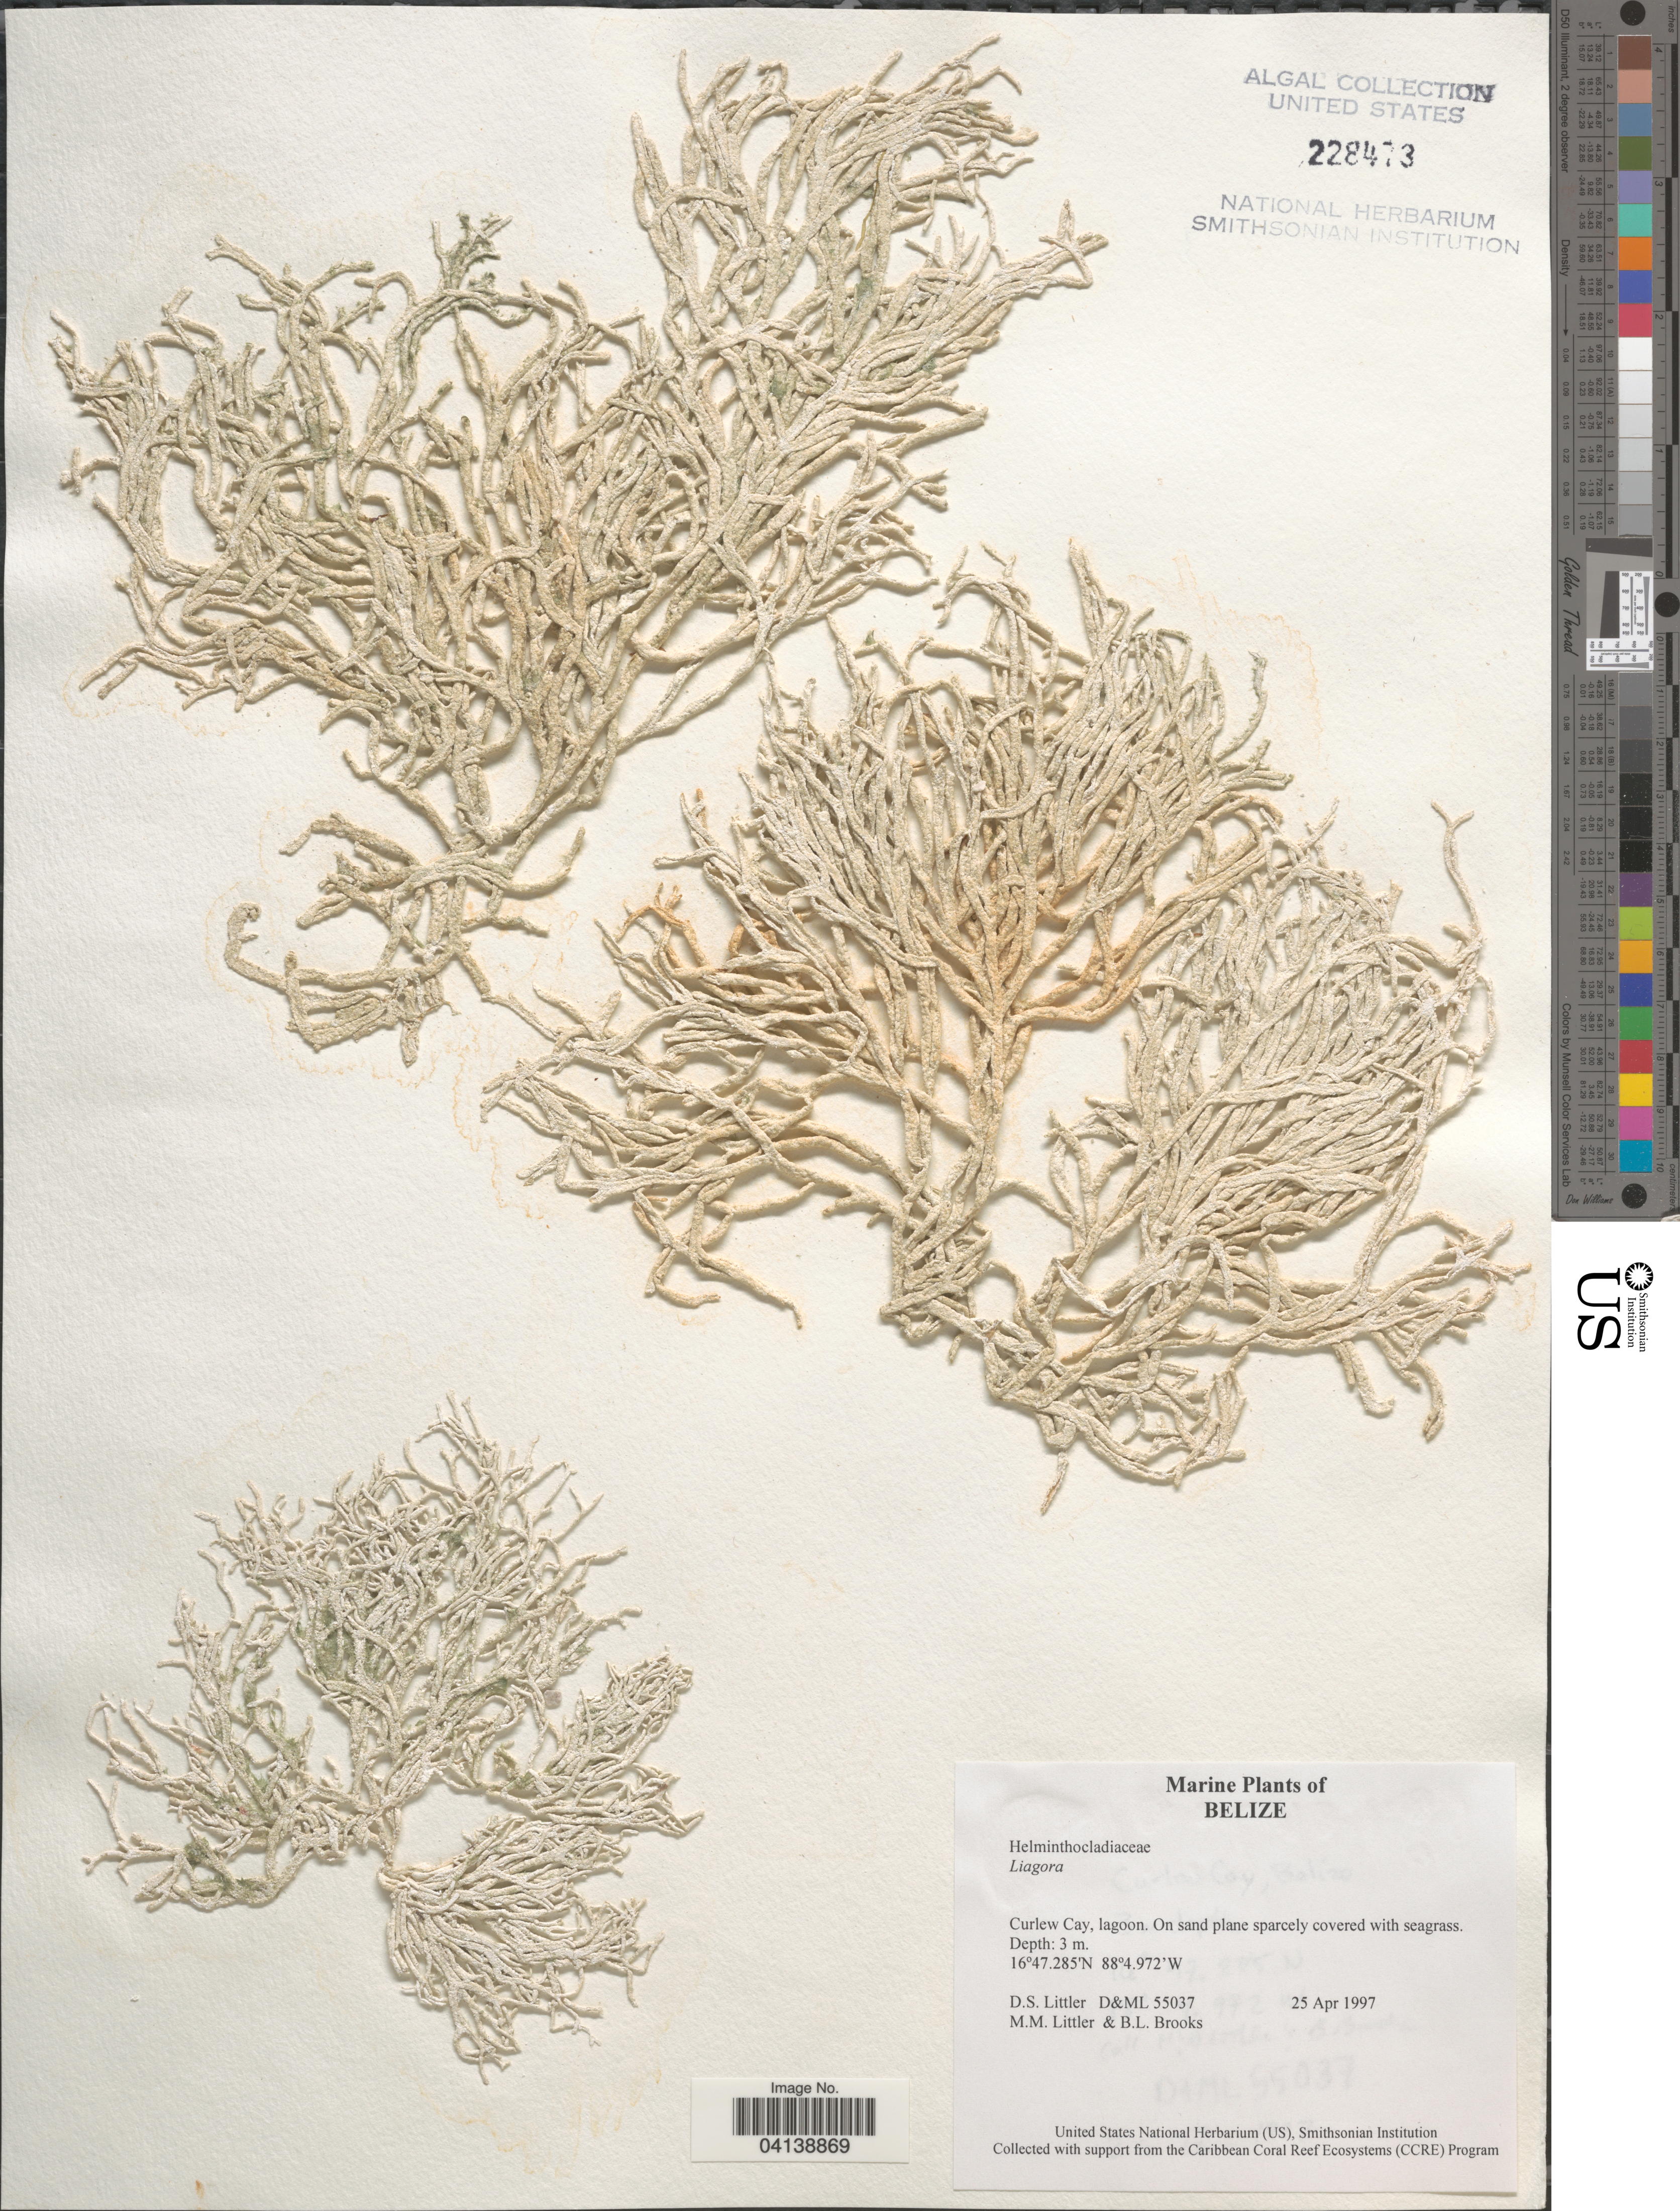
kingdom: Plantae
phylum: Rhodophyta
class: Florideophyceae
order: Nemaliales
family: Liagoraceae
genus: Liagora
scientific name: Liagora sp.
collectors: D. S. Littler & B. Brooks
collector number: D&ML55037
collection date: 1997-04-25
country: Belize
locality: Curlew Cay, lagoon.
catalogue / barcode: US 228473